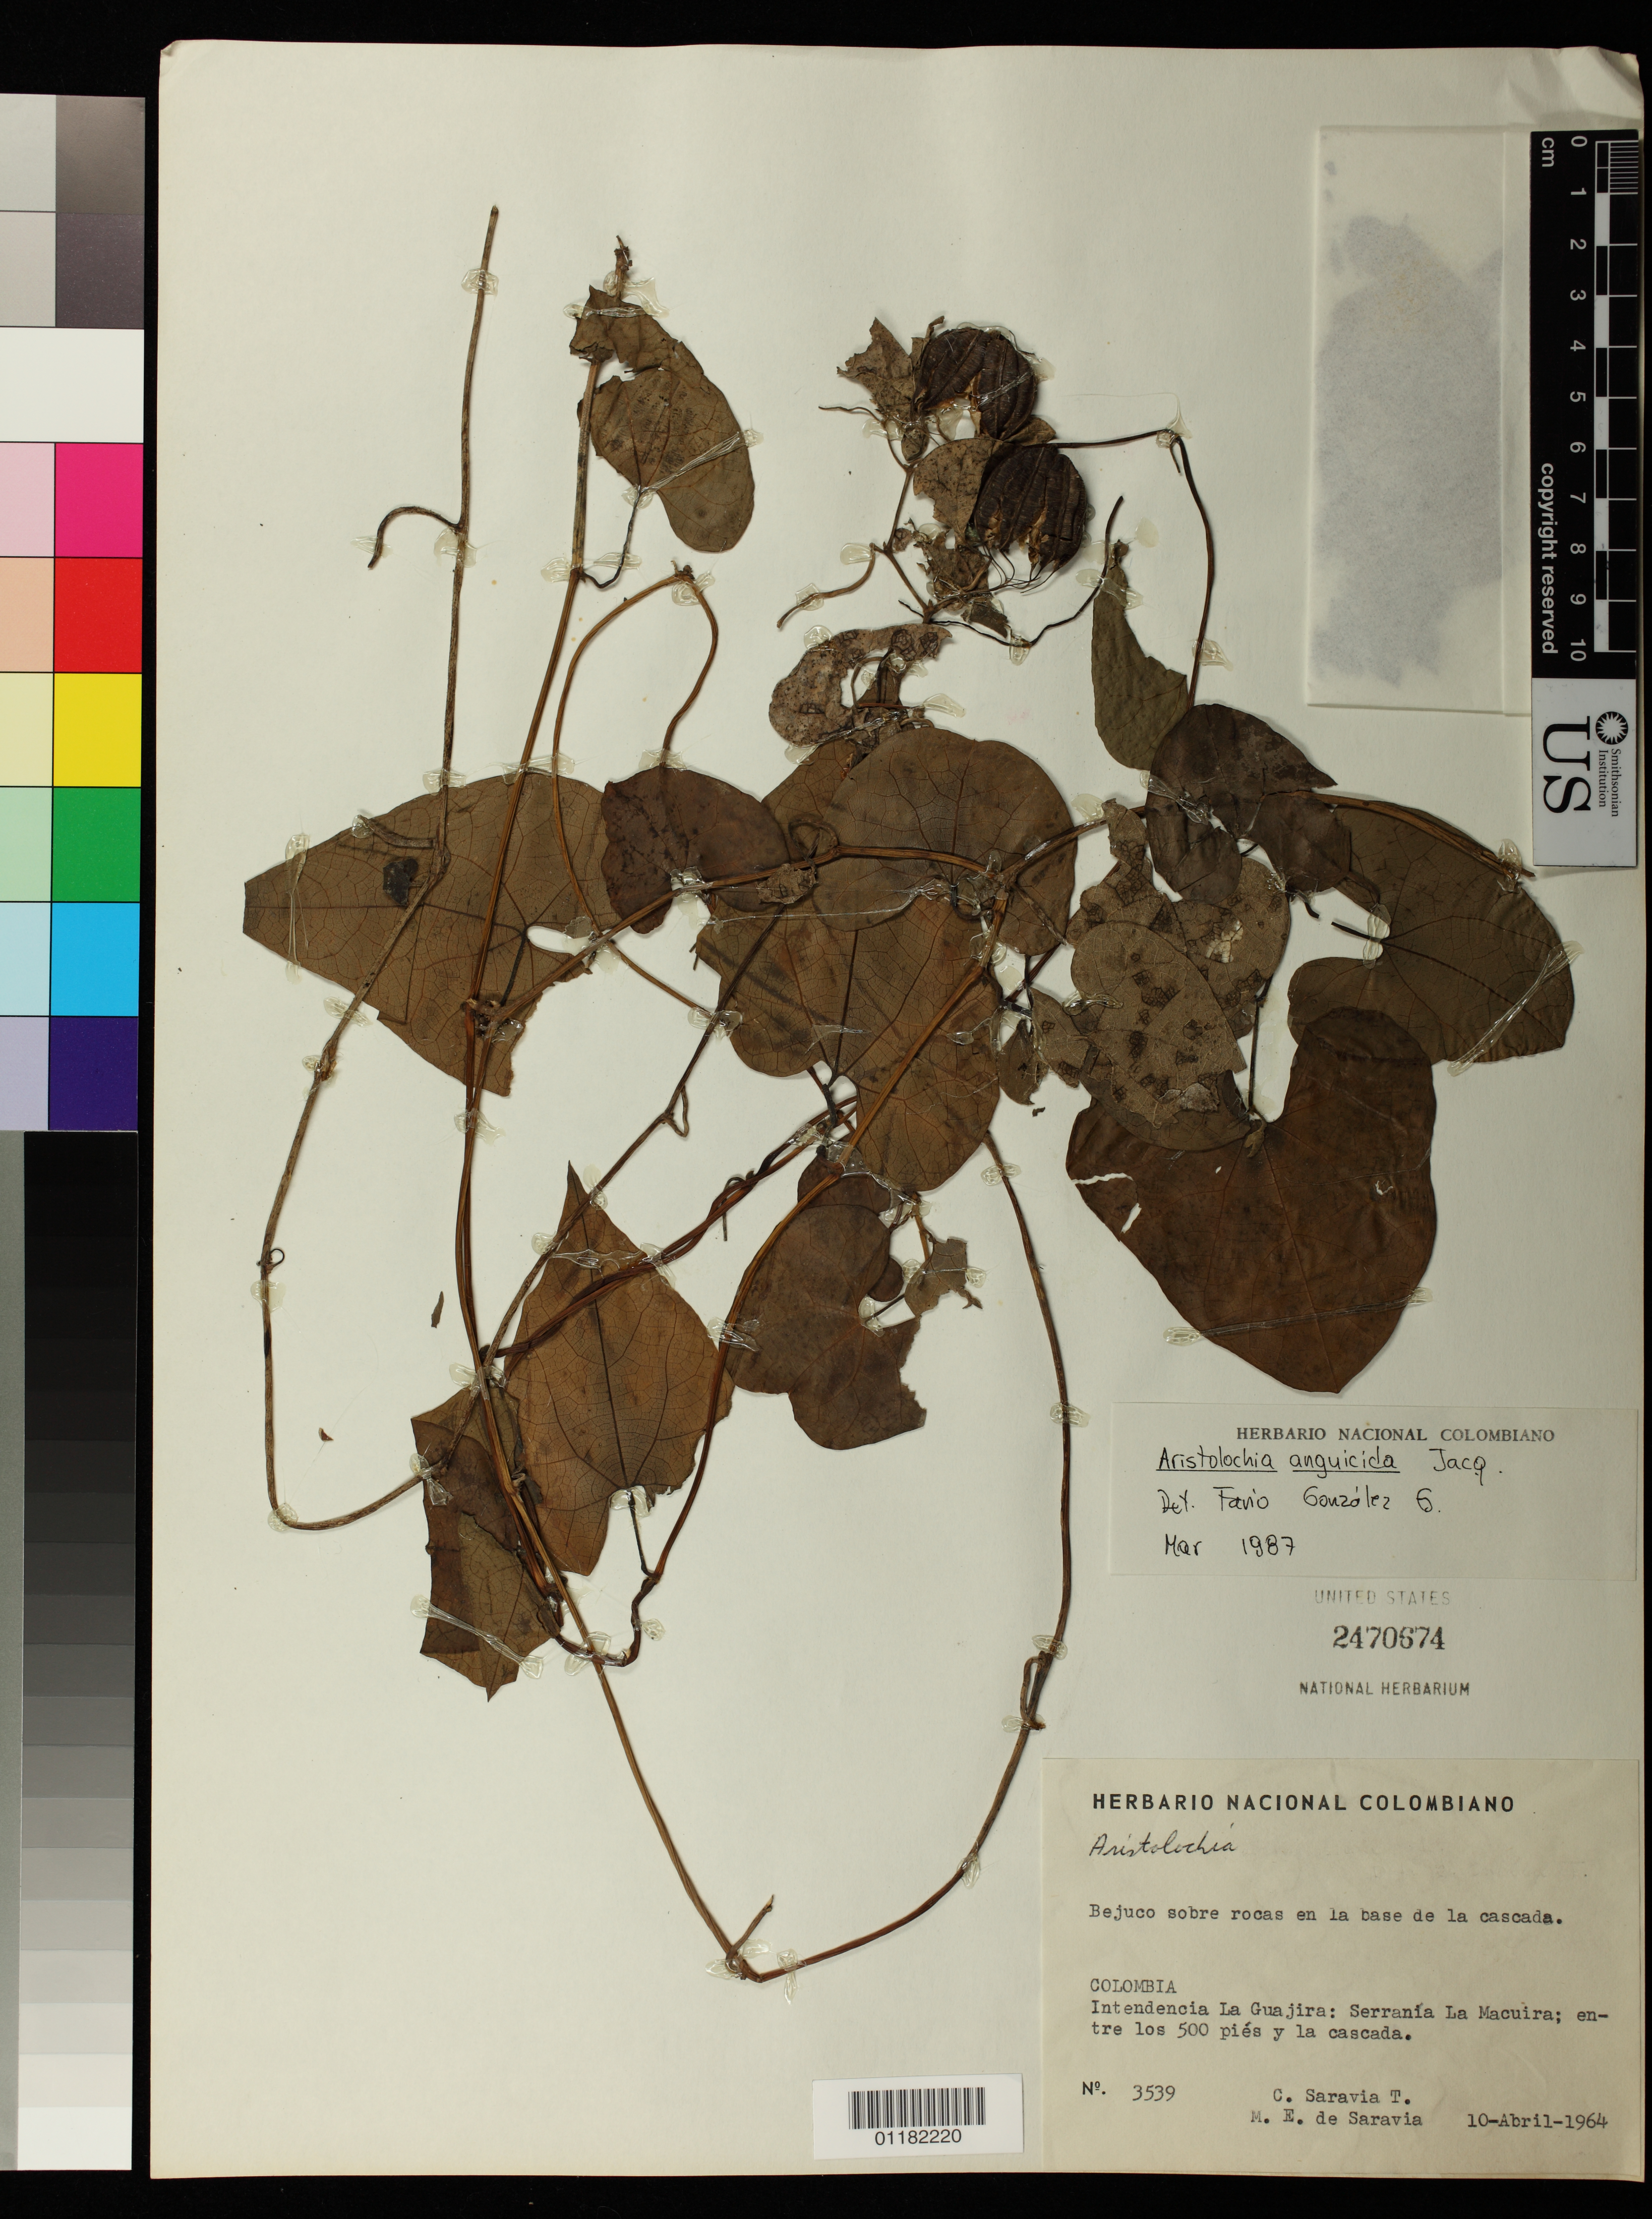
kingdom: Plantae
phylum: Tracheophyta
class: Magnoliopsida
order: Piperales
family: Aristolochiaceae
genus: Aristolochia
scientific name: Aristolochia anguicida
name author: Jacq.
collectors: C. Saravia T. & M. E. Saravia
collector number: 3539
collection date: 1964-04-10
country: Colombia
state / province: La Guajira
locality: Serrania La Macuira; entre los 500 pies y la cascada.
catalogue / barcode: US 2470874